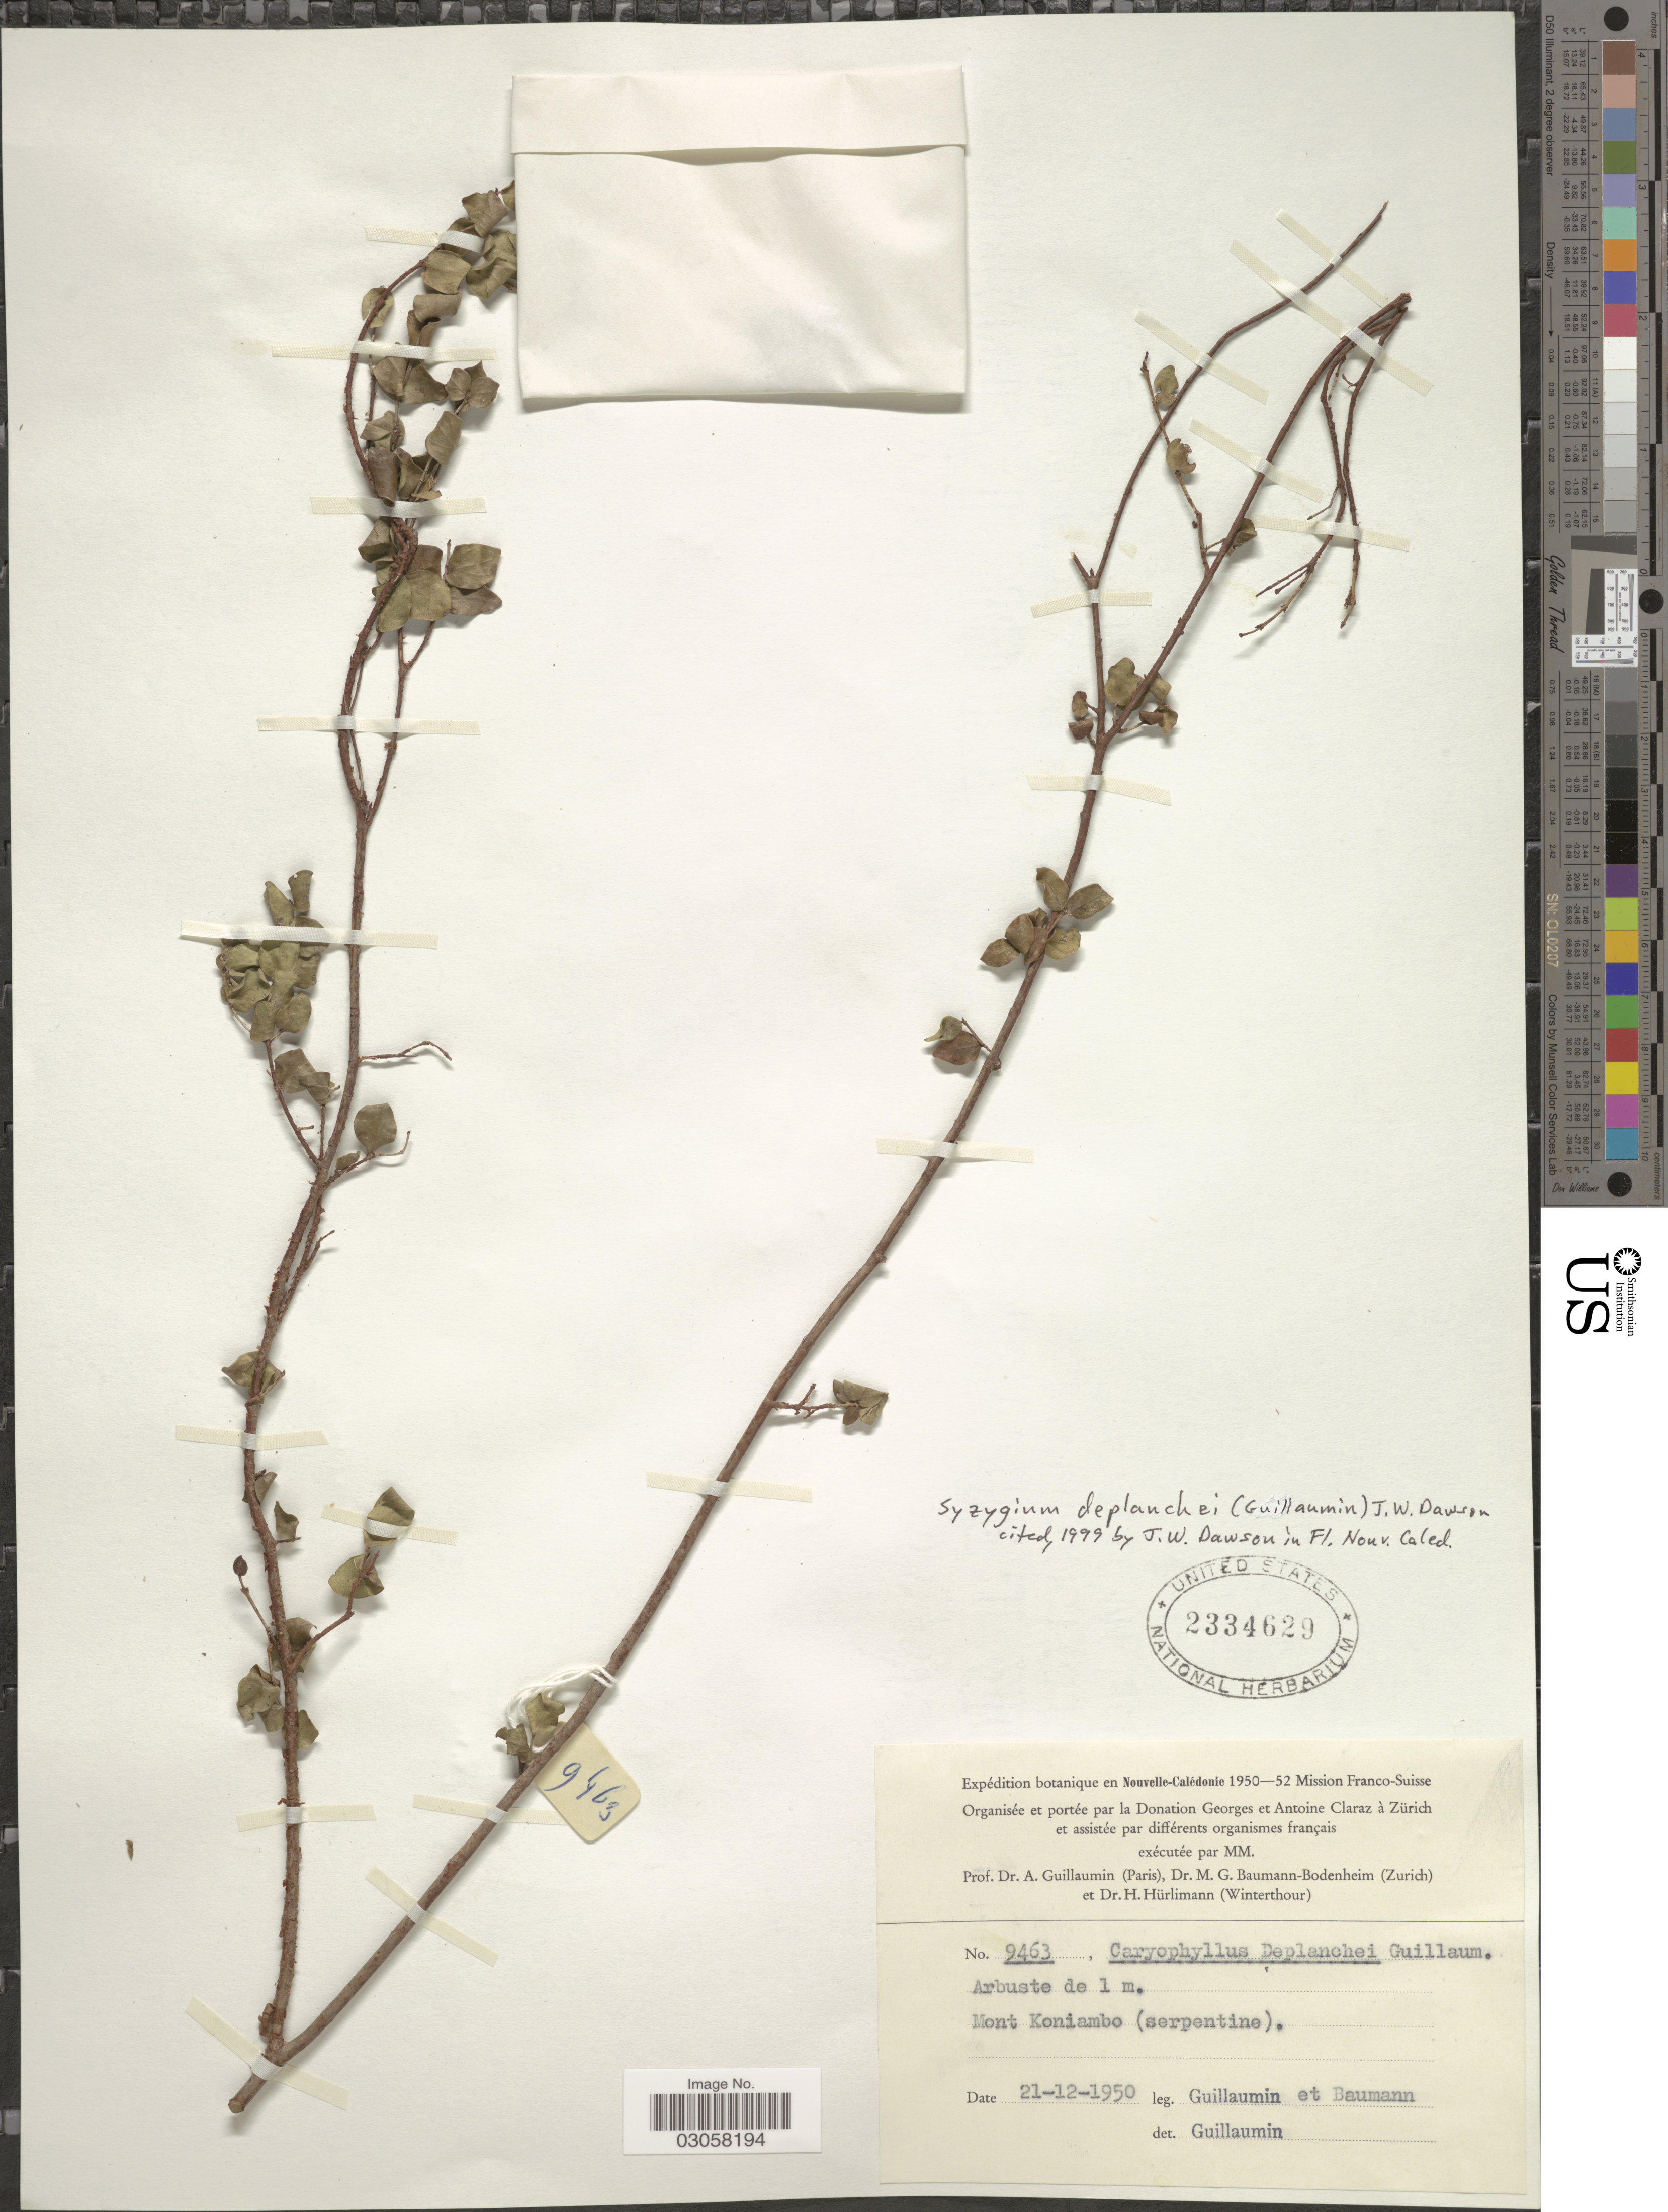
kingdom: Plantae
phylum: Tracheophyta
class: Magnoliopsida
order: Myrtales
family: Myrtaceae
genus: Syzygium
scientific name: Syzygium deplanchei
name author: (Guill.) J.W. Dawson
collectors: A. Guillaumin & M. G. Baumann-Bodenheim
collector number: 9463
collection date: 1950-12-21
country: New Caledonia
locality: Nouvelle-Calédonie. Mont Koniambo (serpentine).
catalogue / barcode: US 2334629